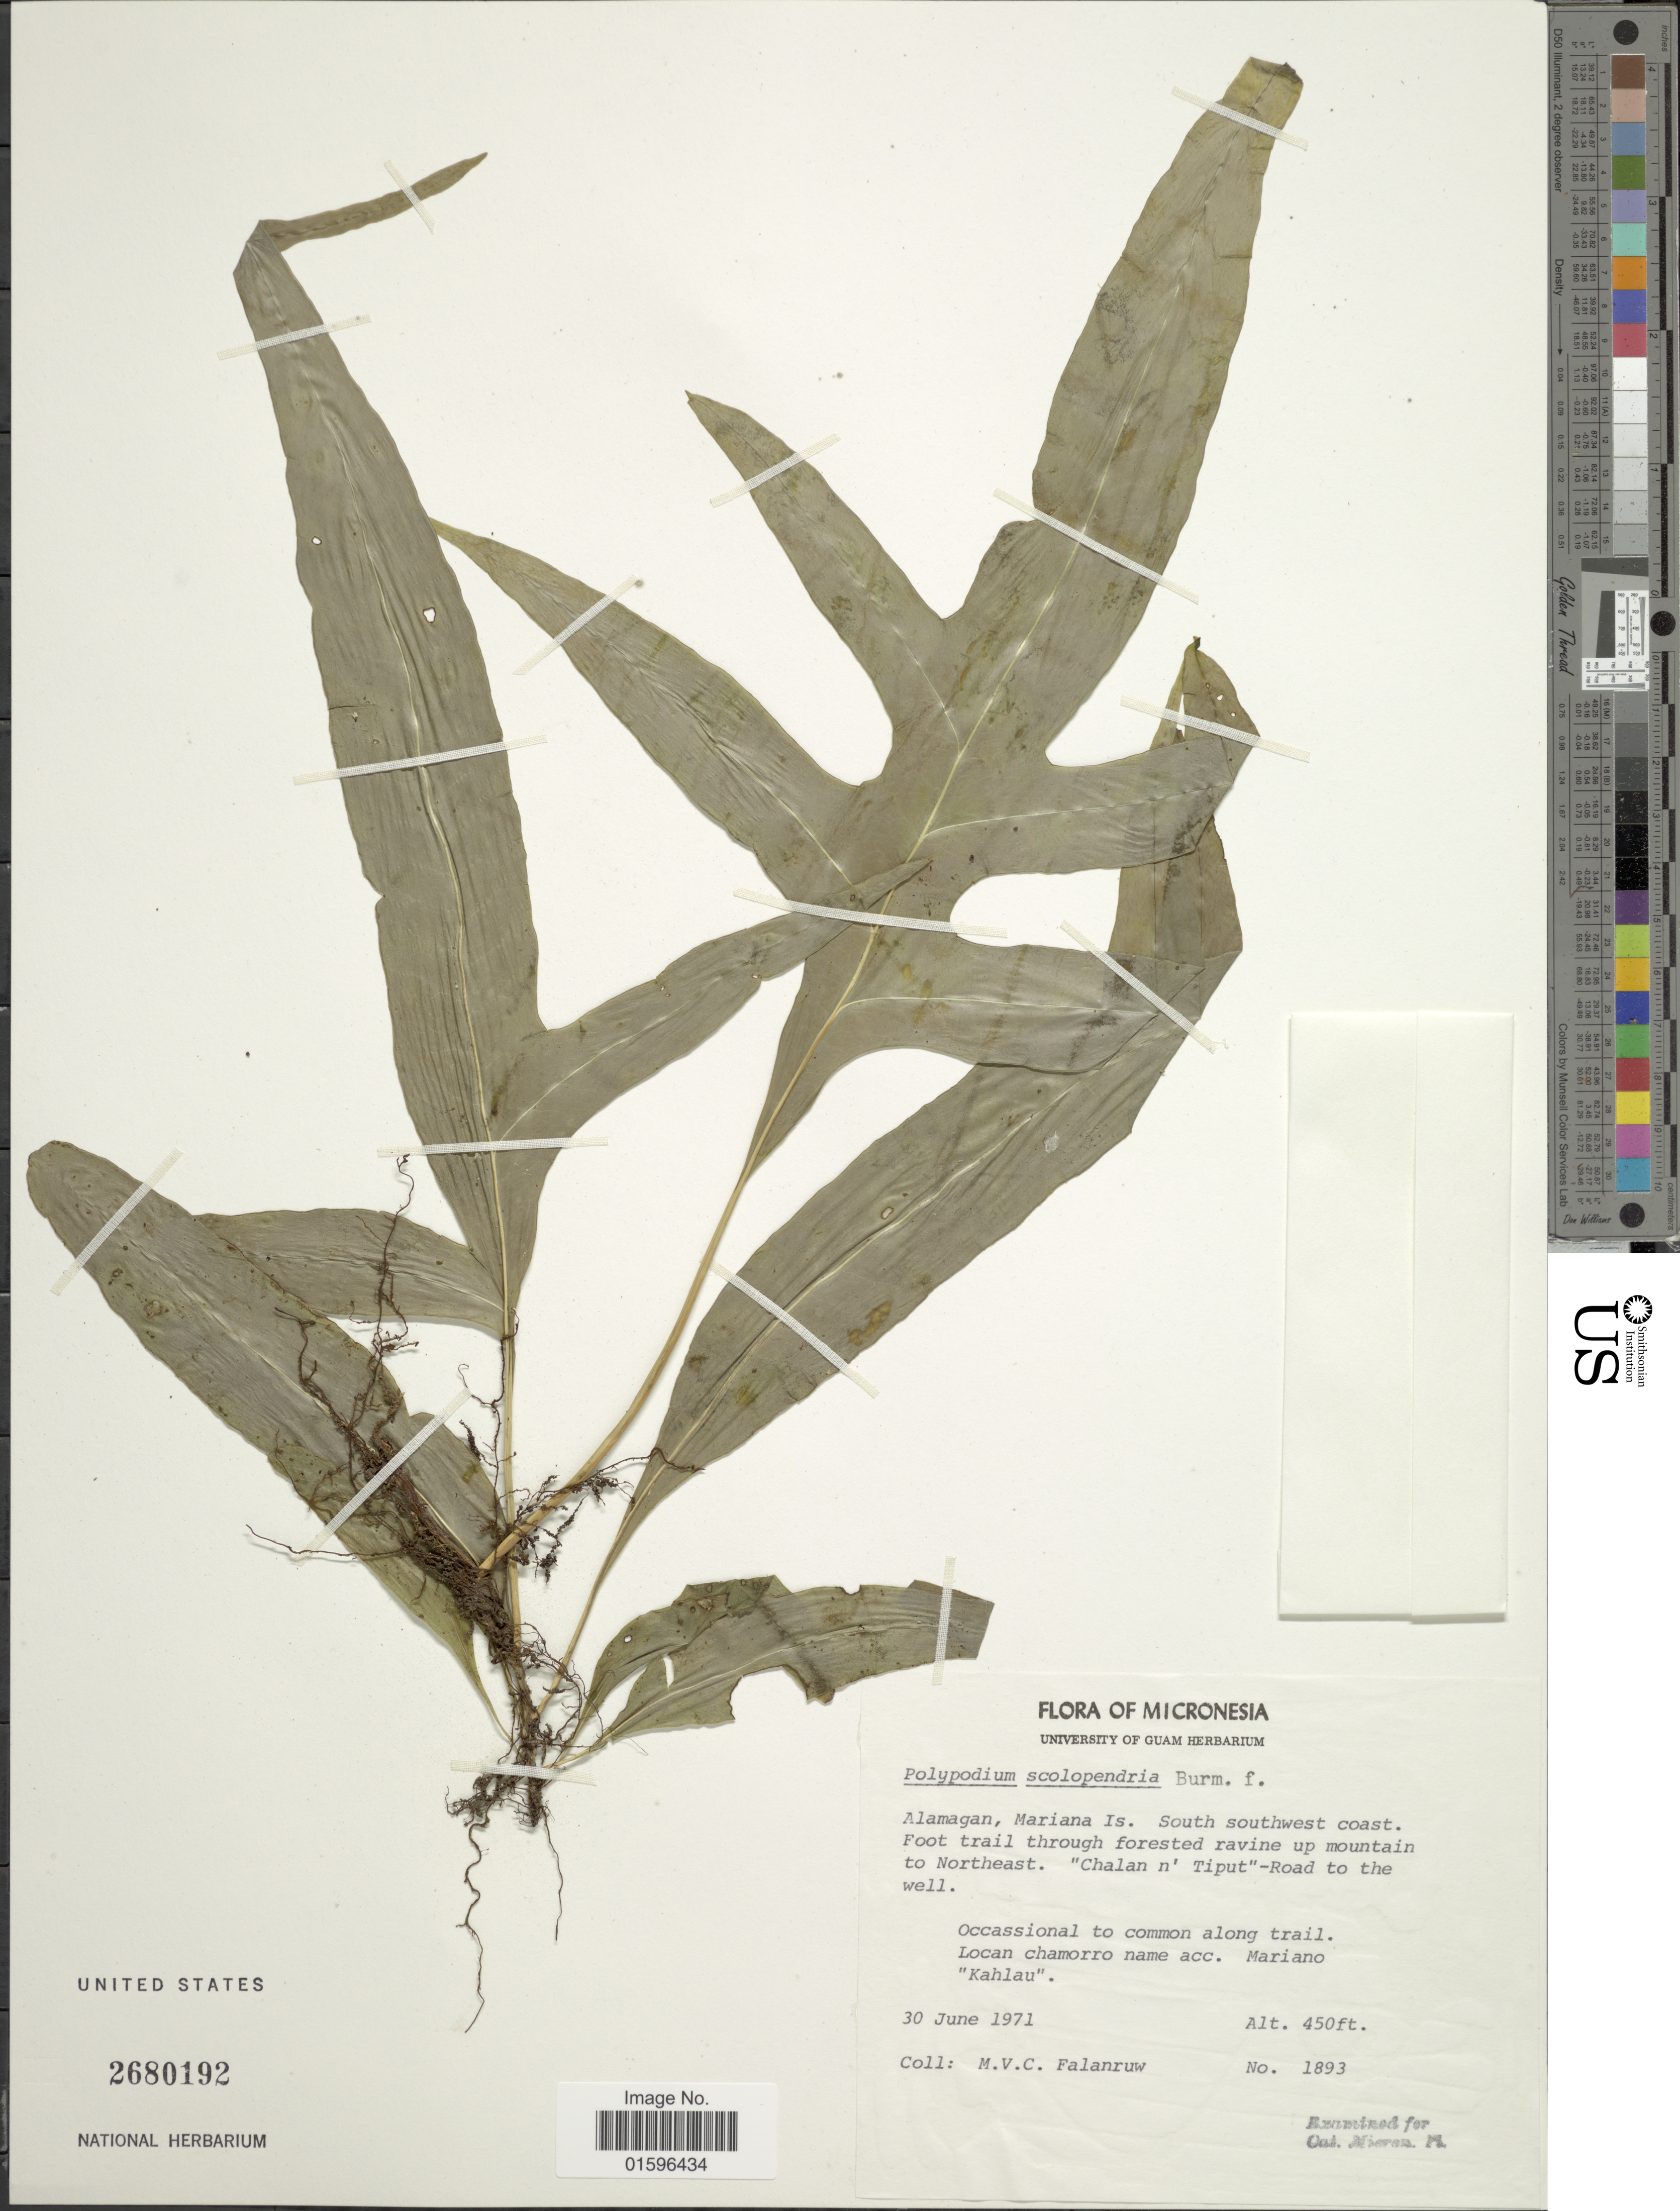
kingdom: Plantae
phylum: Tracheophyta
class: Polypodiopsida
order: Polypodiales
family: Polypodiaceae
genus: Polypodium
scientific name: Polypodium scolopendria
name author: Burm. f.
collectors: M. V. Falanruw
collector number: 1893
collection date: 1971-06-30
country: Northern Mariana Islands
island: Alamagan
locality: Micronesia, Alamagan, Mariana Is. Foot trail through forested ravine up mountain to Northeast. "Chalan n' Tiput"-Road to the well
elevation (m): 137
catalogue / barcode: US 2680192